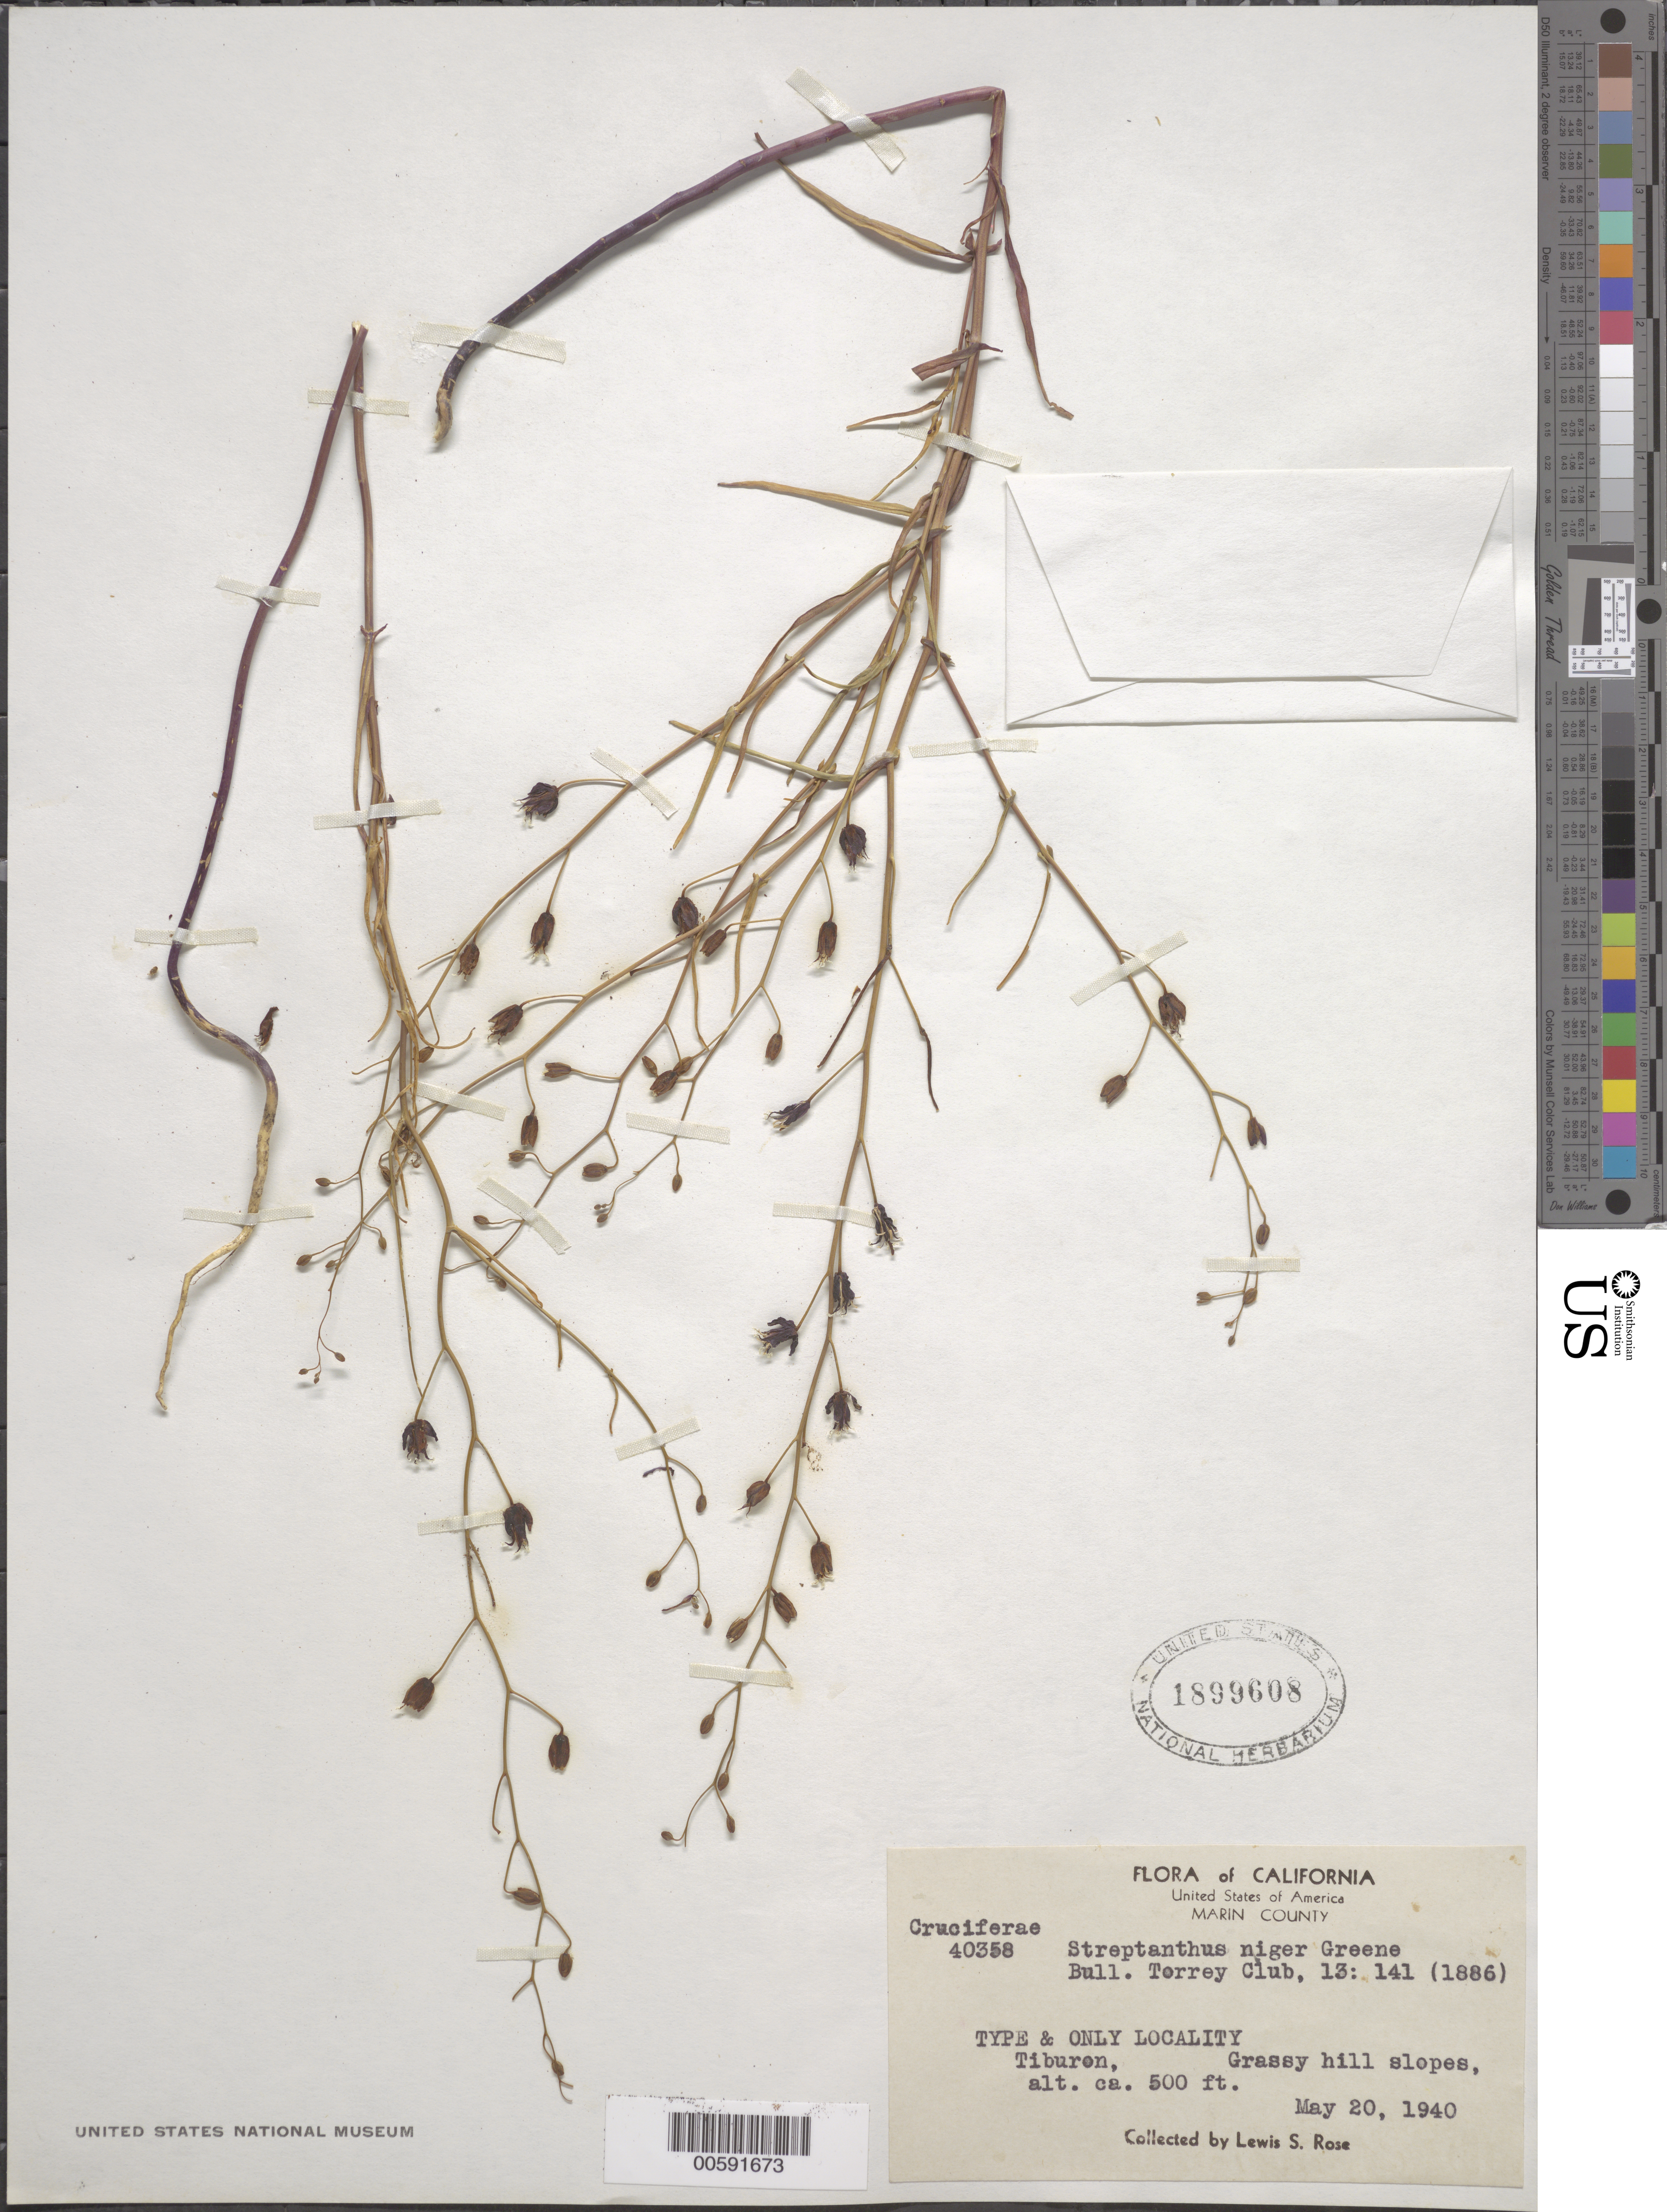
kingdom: Plantae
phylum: Tracheophyta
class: Magnoliopsida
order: Brassicales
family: Brassicaceae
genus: Streptanthus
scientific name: Streptanthus niger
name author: Greene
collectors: L. S. Rose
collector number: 40358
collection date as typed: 20 May 1940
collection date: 1940-05-20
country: United States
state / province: California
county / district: Marin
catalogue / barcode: US 1899608